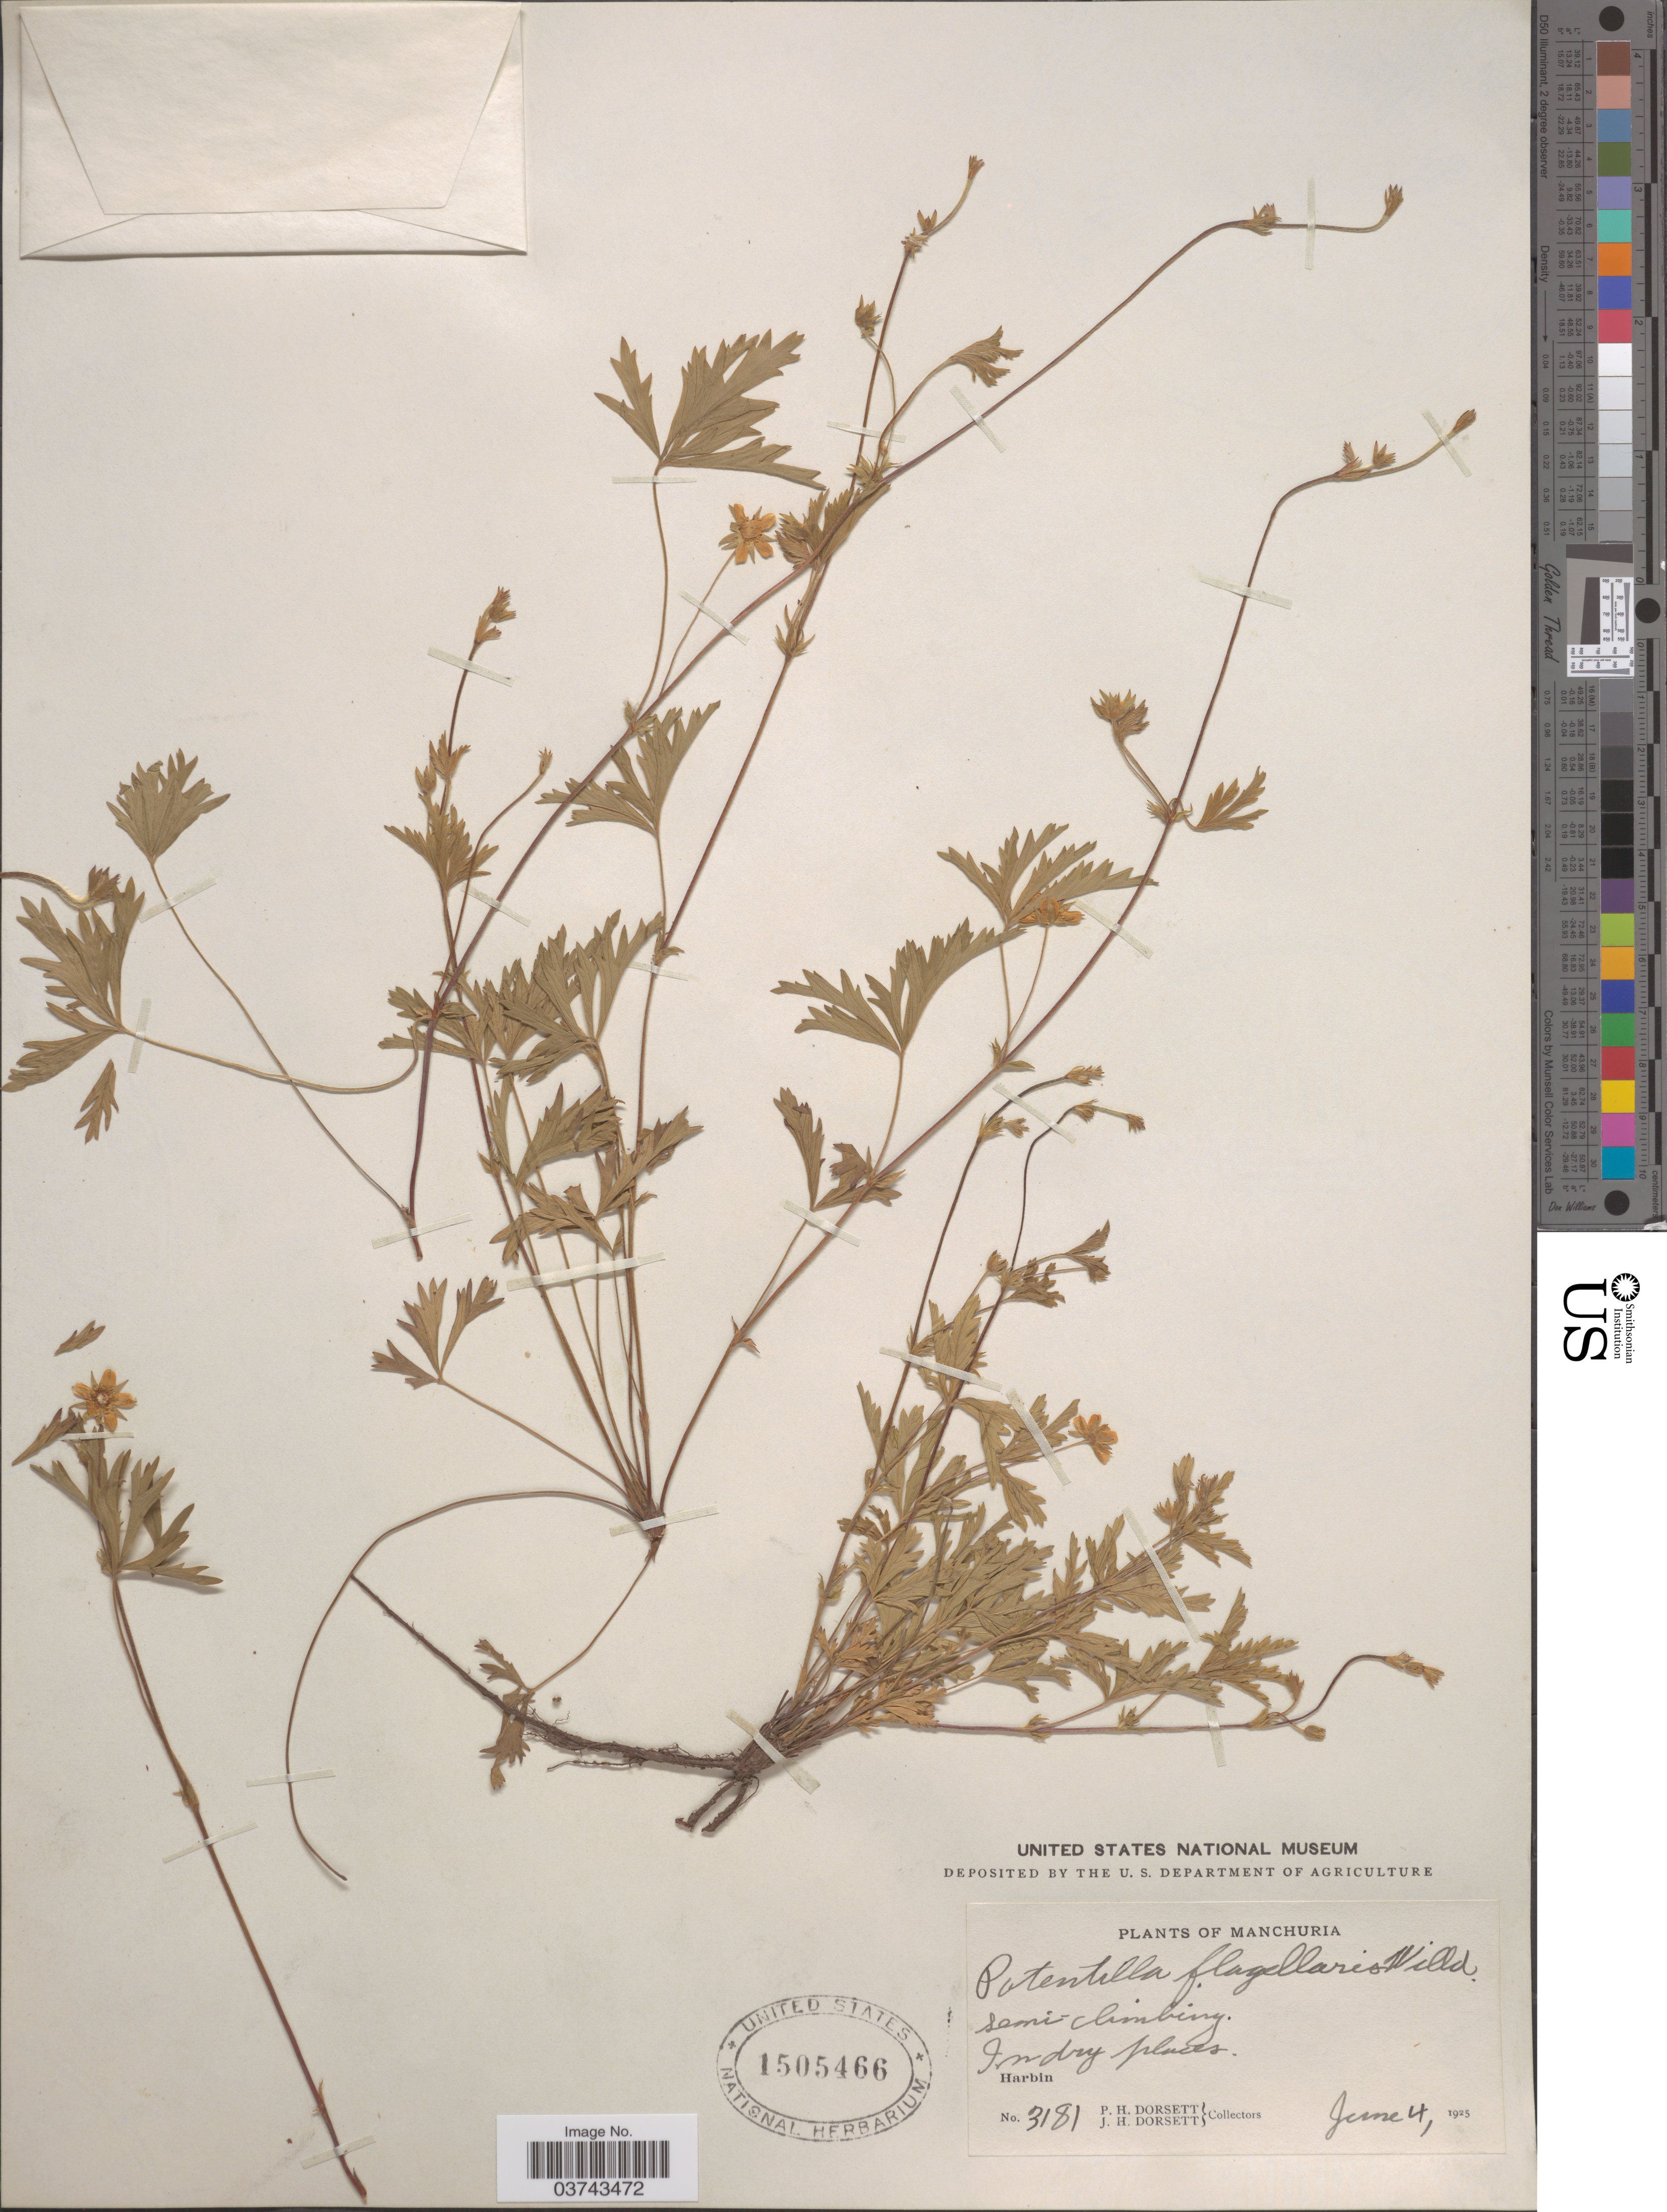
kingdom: Plantae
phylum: Tracheophyta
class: Magnoliopsida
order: Rosales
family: Rosaceae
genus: Potentilla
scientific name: Potentilla flagellaris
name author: D.F.K. Schltdl.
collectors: P. H. Dorsett & J. Dorsett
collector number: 3181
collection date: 1925-06-04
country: China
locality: Manchuria. Harbin.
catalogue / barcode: US 1505466